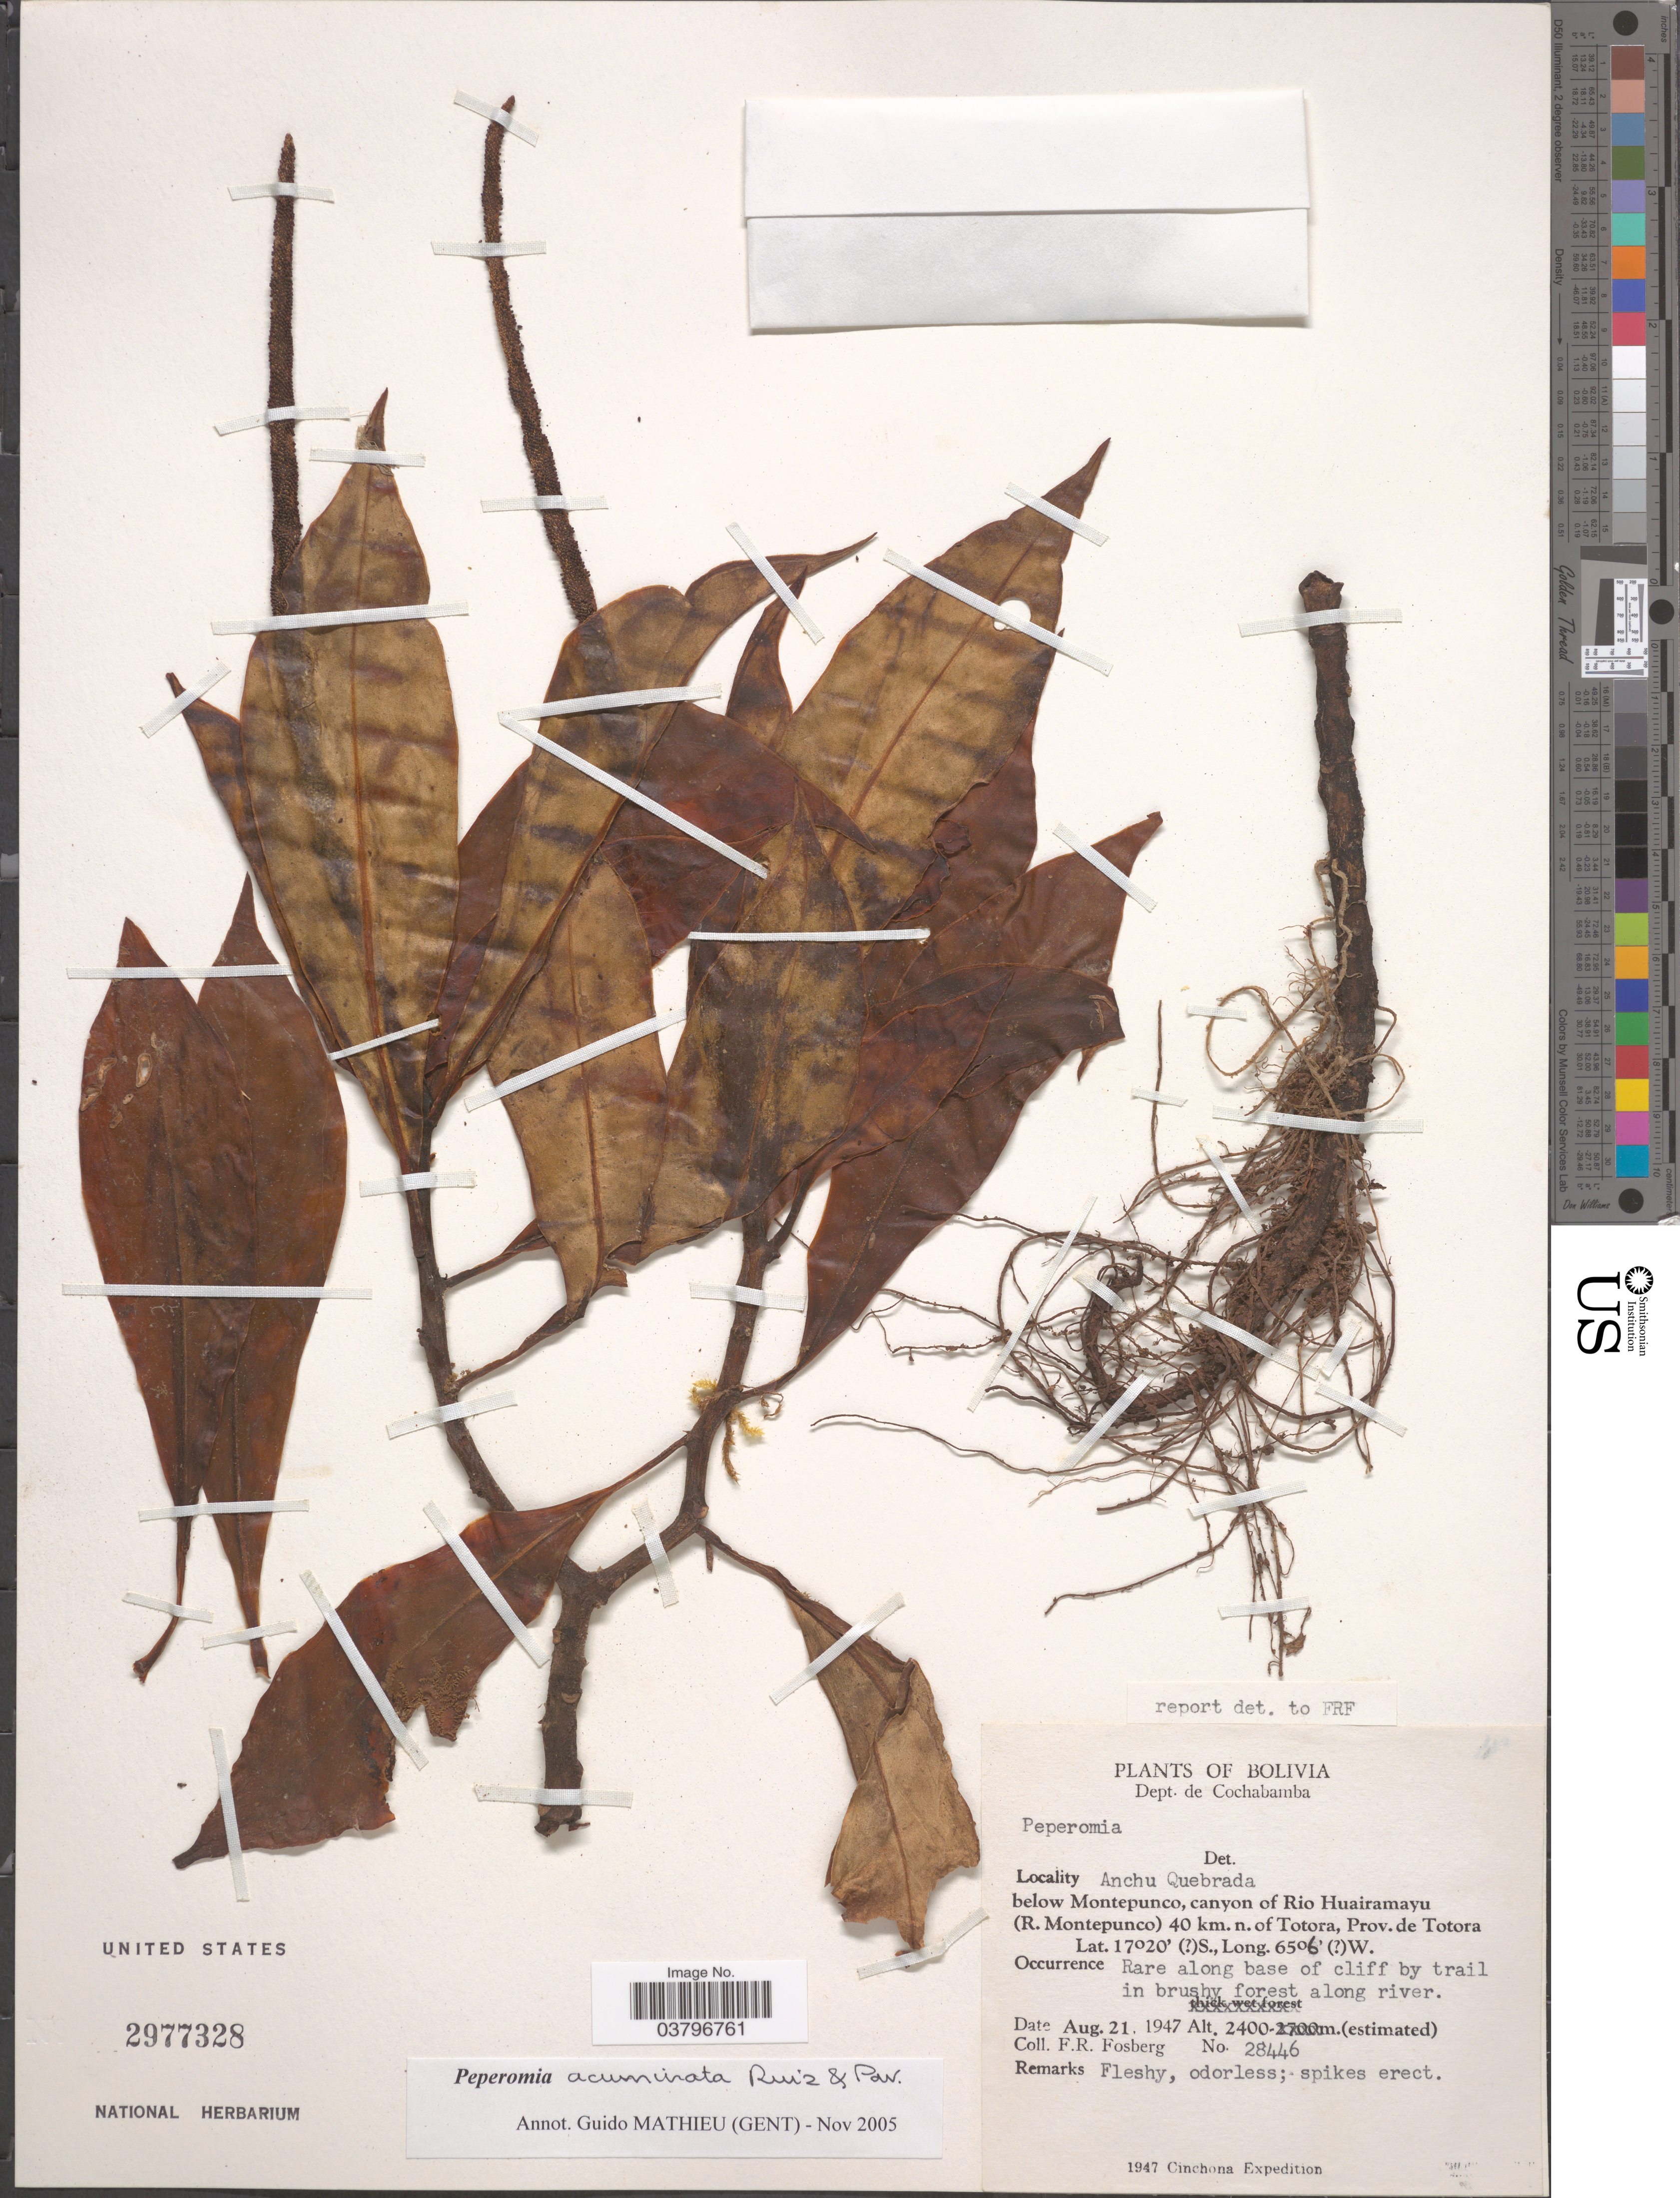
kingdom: Plantae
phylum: Tracheophyta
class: Magnoliopsida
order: Piperales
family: Piperaceae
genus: Peperomia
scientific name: Peperomia acuminata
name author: Ruiz & Pav.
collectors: F. R. Fosberg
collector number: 28446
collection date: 1947-08-21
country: Bolivia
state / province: Cochabamba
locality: Dept. de Cochabamba. Anchu Quebrada below Montepunco, canyon of Rio Huairamayu (R. Montepunco) 40 km. n. of Totora, Prov. de Totora.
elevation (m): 2400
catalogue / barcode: US 2977328